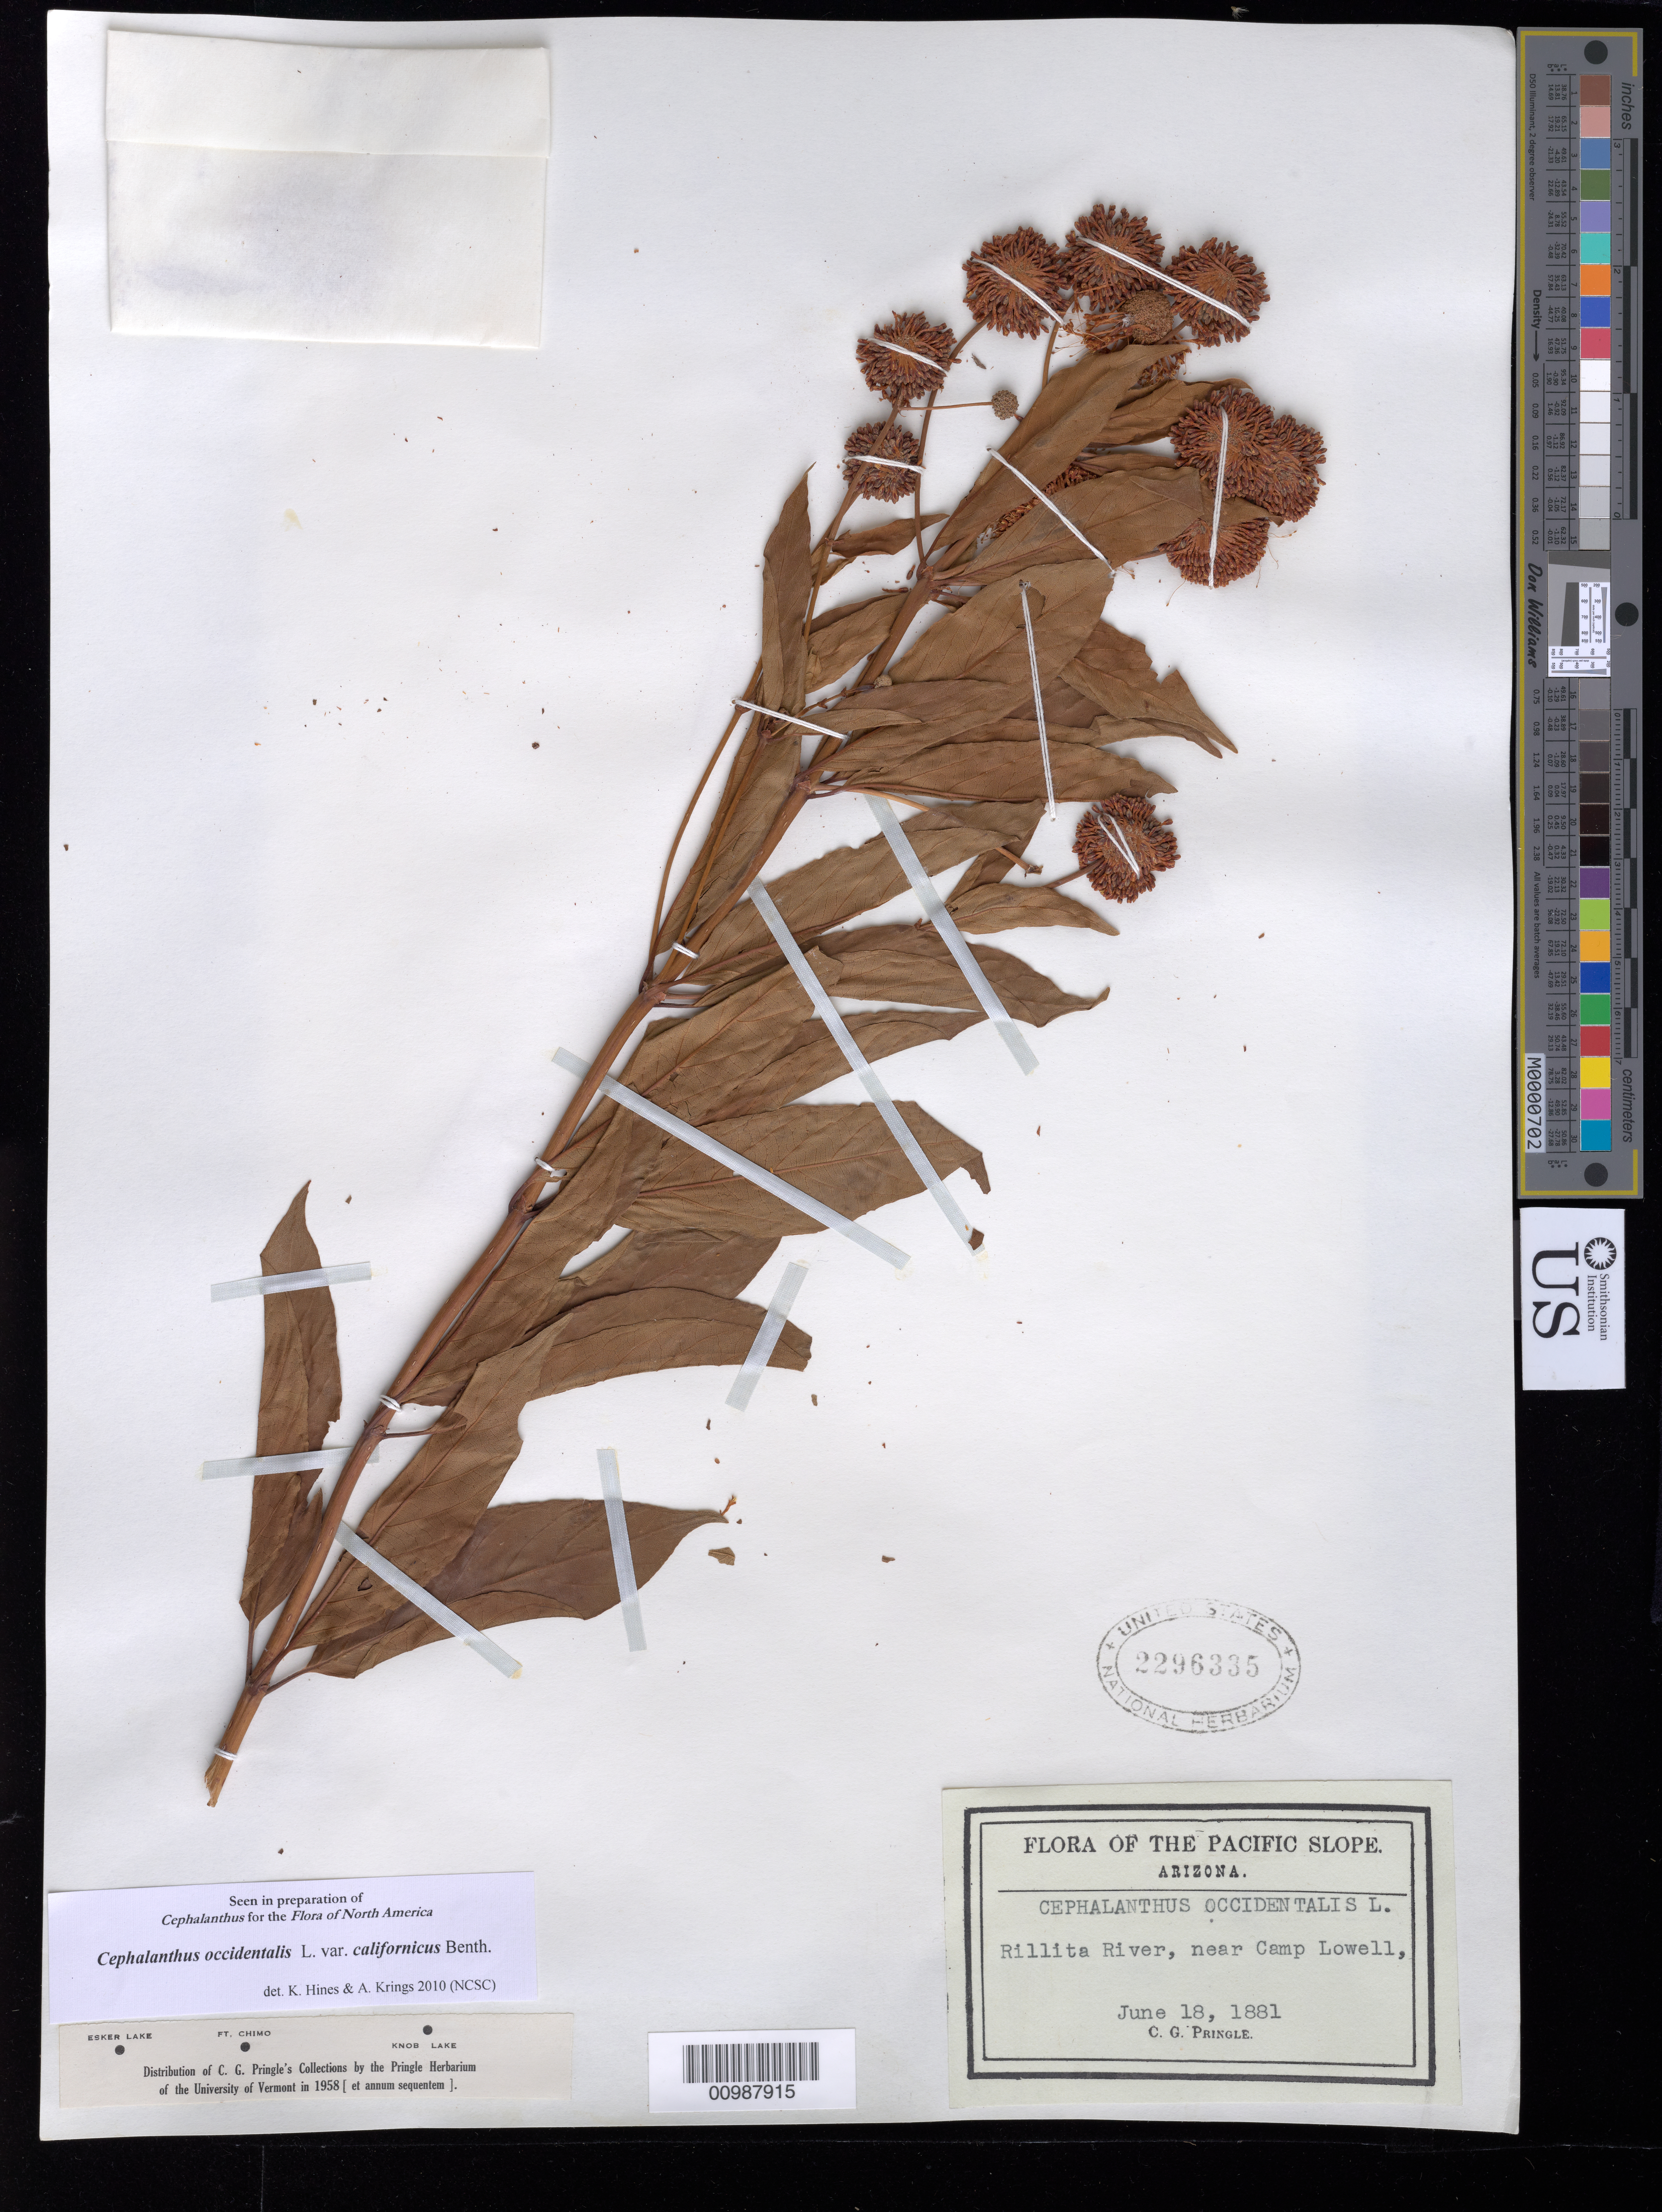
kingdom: Plantae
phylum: Tracheophyta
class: Magnoliopsida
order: Gentianales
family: Rubiaceae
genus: Cephalanthus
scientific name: Cephalanthus occidentalis var. californicus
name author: Benth.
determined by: Hines, K.; Krings, A.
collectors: C. G. Pringle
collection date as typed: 18 Jun 1881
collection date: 1881-06-18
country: United States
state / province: Arizona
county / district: Pima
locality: Rillita River, near Camp Lowell.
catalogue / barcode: US 2296335